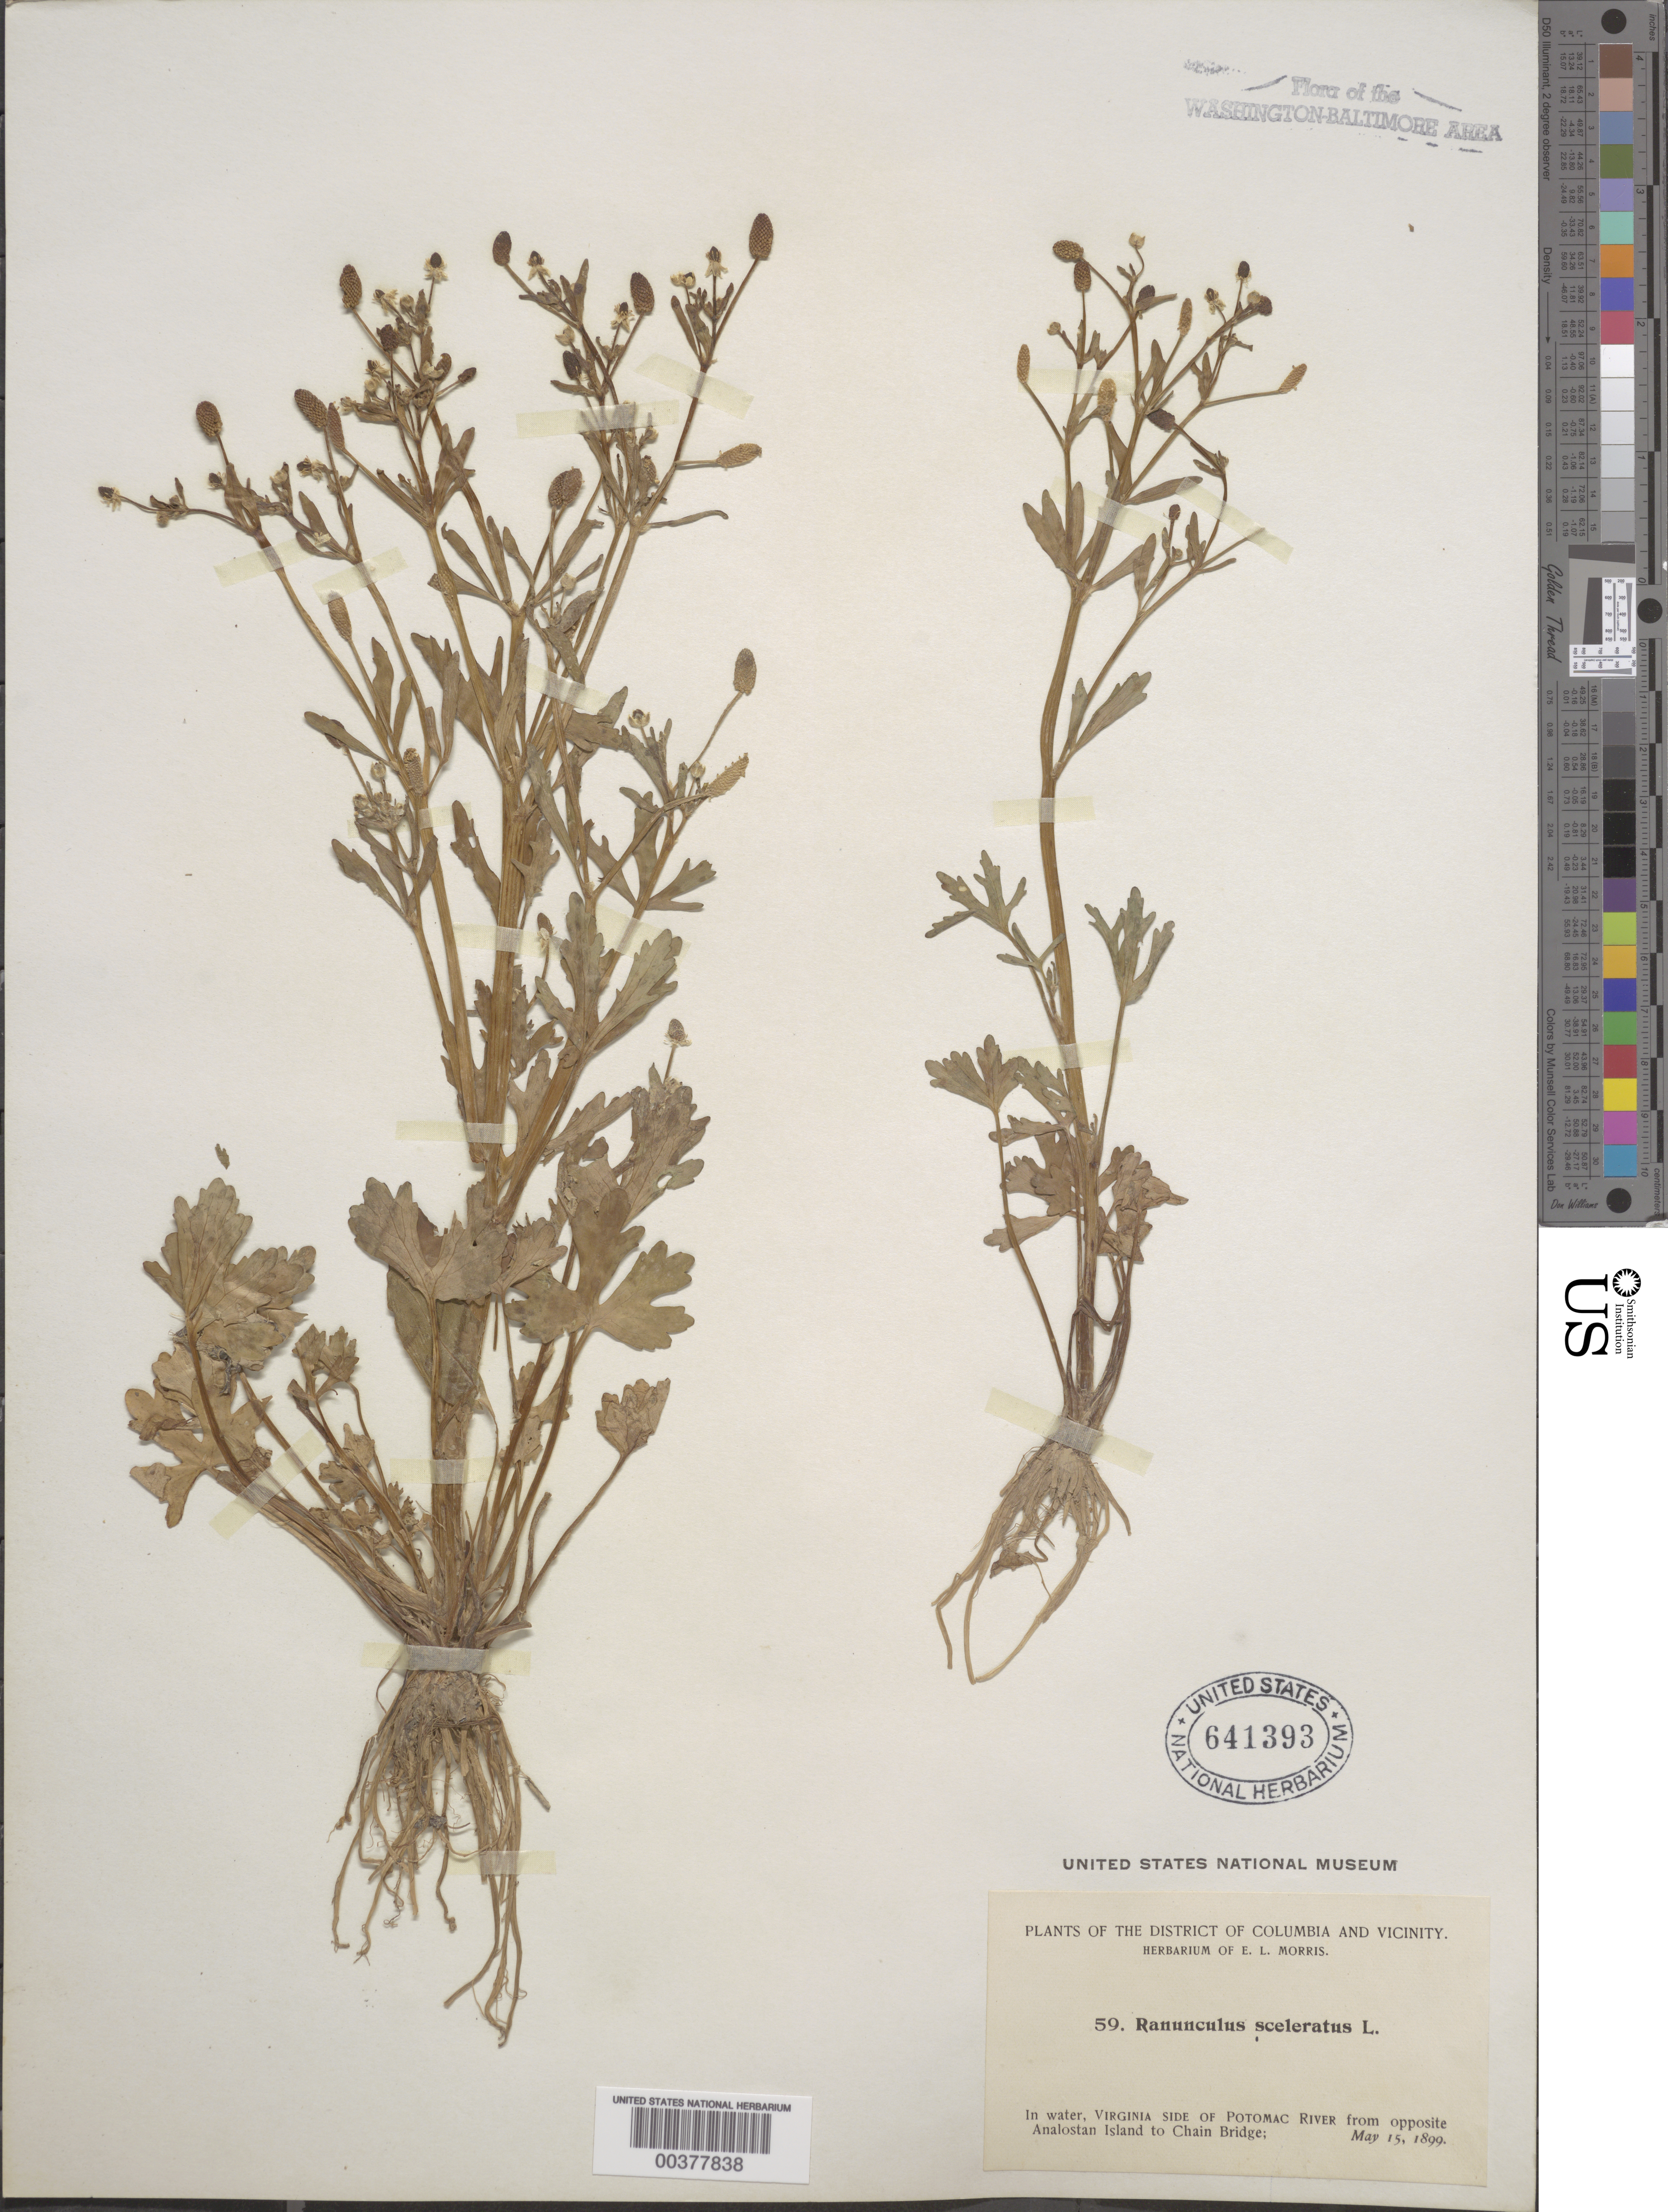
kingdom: Plantae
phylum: Tracheophyta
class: Magnoliopsida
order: Ranunculales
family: Ranunculaceae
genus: Ranunculus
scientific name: Ranunculus sceleratus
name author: L.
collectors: E. L. Morris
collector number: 59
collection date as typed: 15 May 1899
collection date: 1899-05-15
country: United States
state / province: Virginia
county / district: Arlington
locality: Opposite Analostan Island to Chain Bridge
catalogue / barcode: US 641393